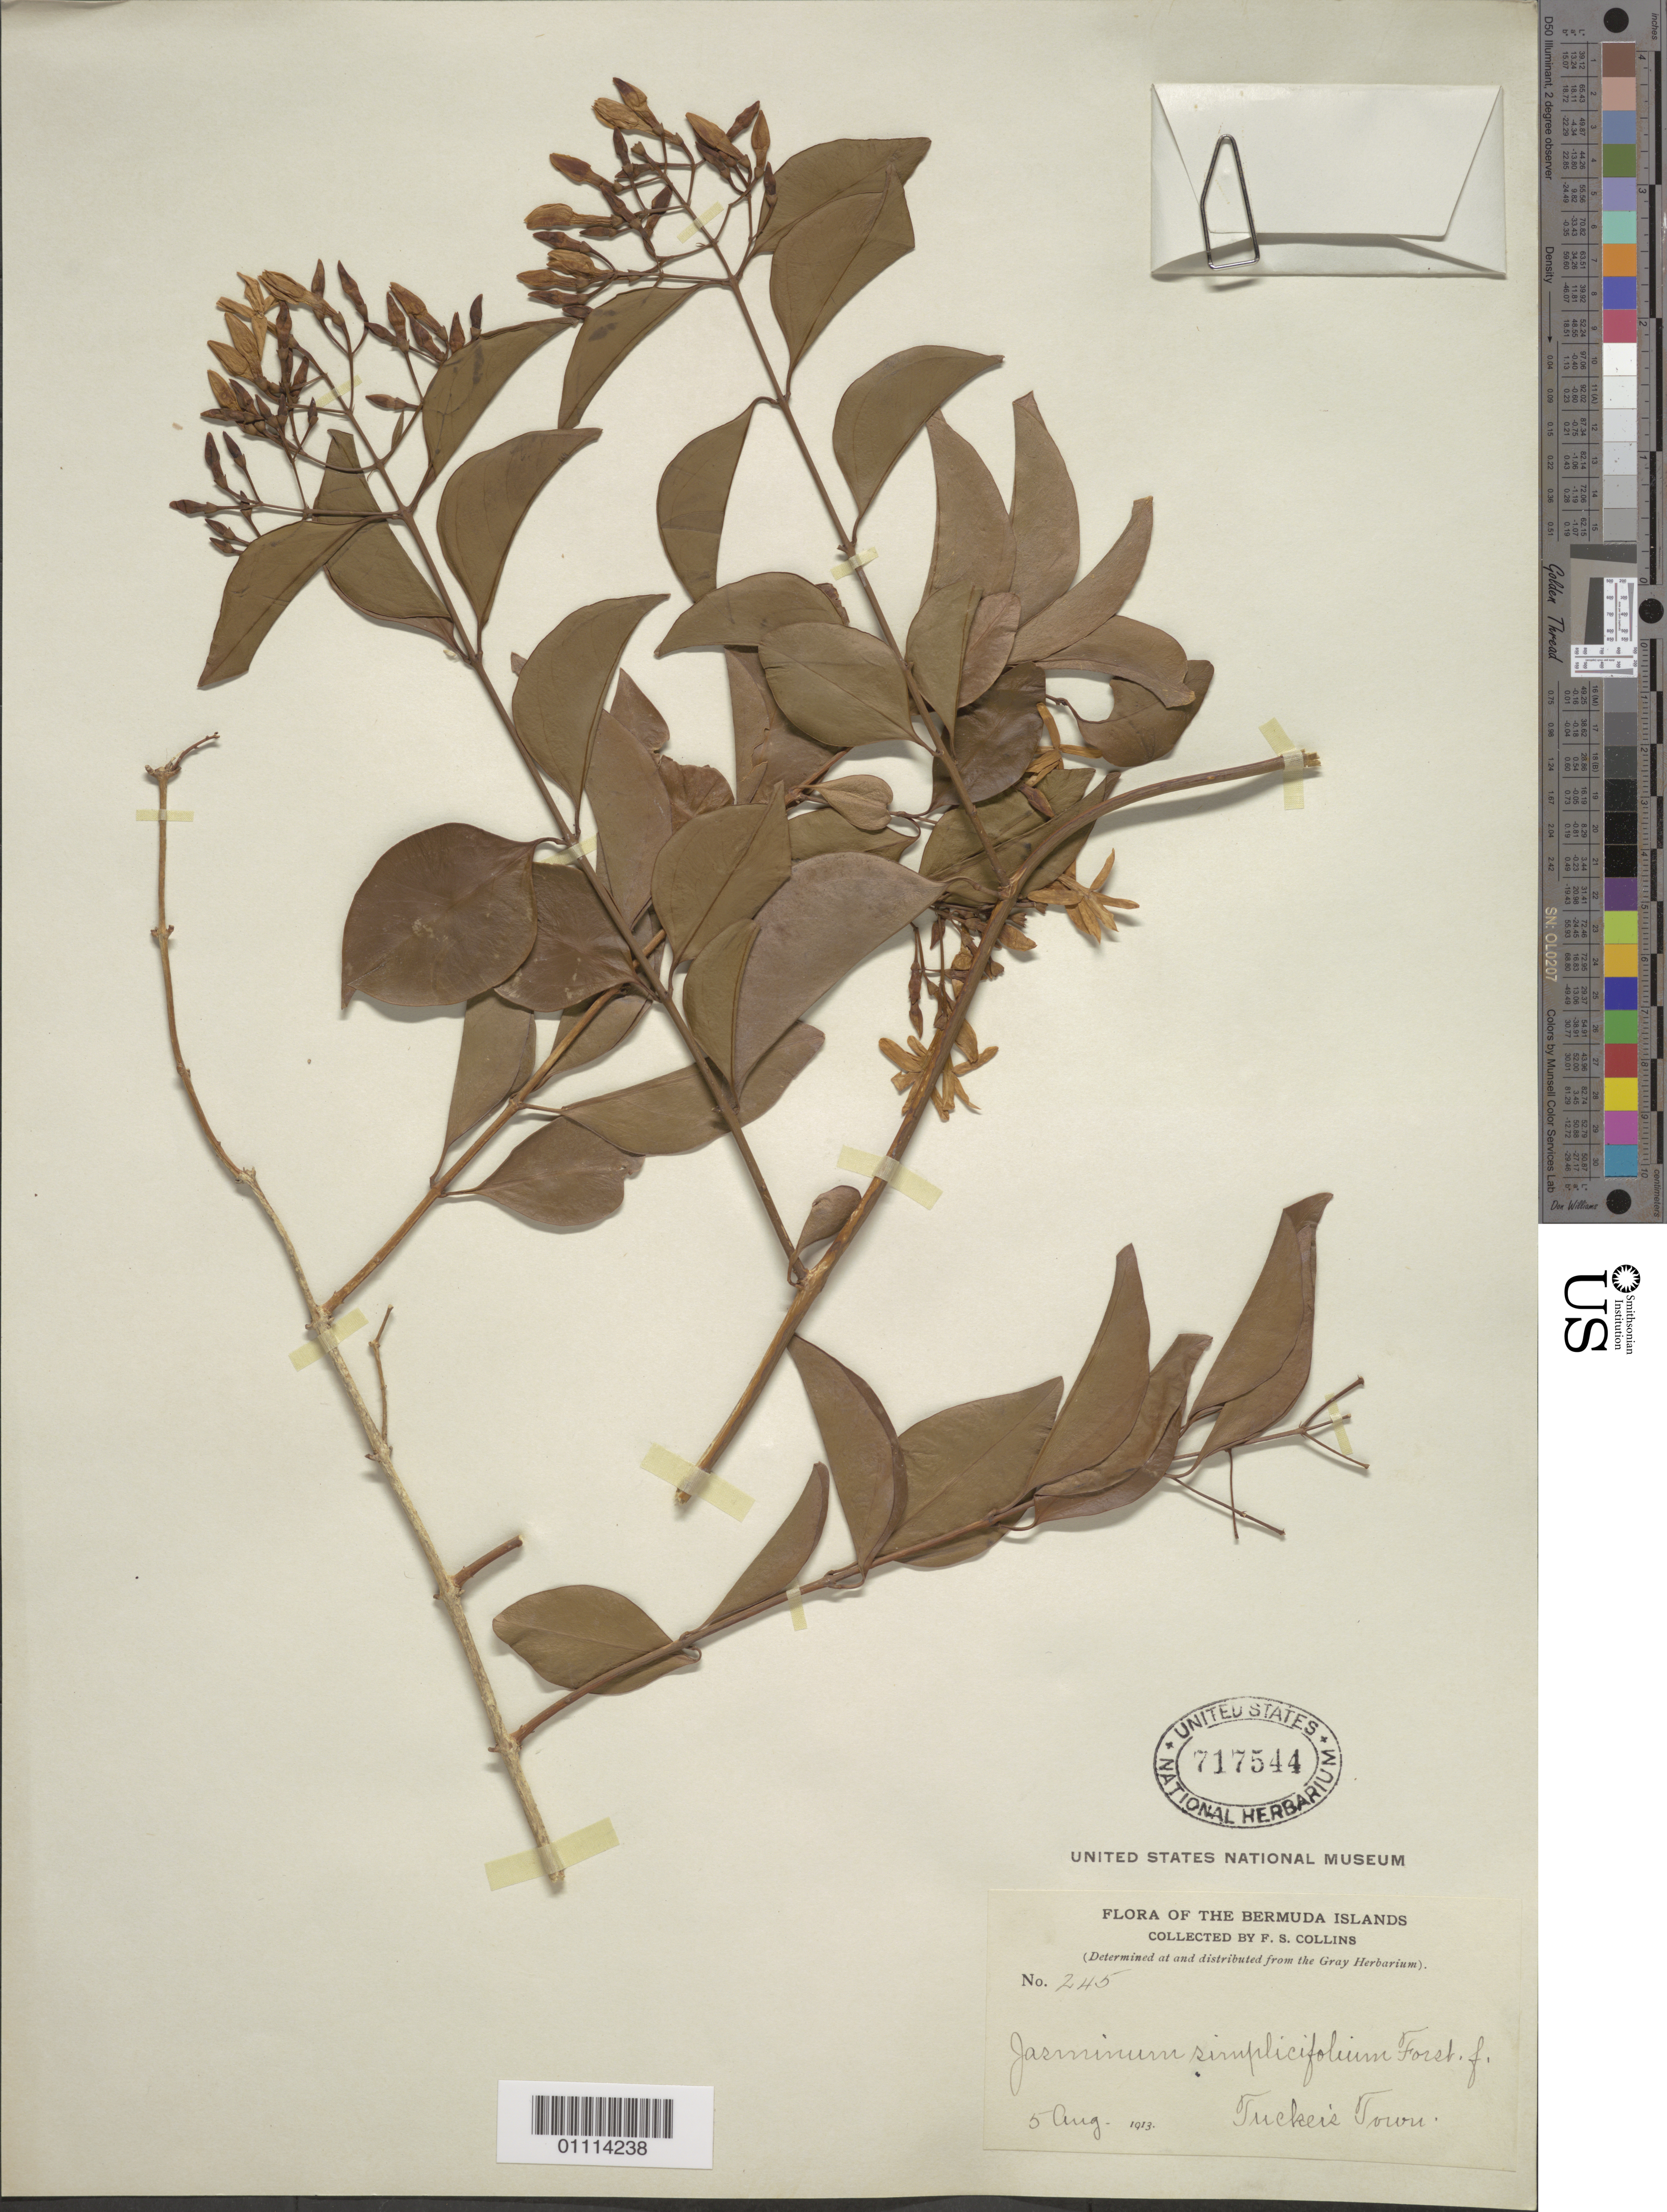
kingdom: Plantae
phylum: Tracheophyta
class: Magnoliopsida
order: Lamiales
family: Oleaceae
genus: Jasminum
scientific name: Jasminum simplicifolium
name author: G. Forst.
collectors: F. Collins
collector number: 245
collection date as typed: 05 Aug 1913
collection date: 1913-08-05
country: Bermuda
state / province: St. George's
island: Bermuda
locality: Tucker's Town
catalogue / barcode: US 717544